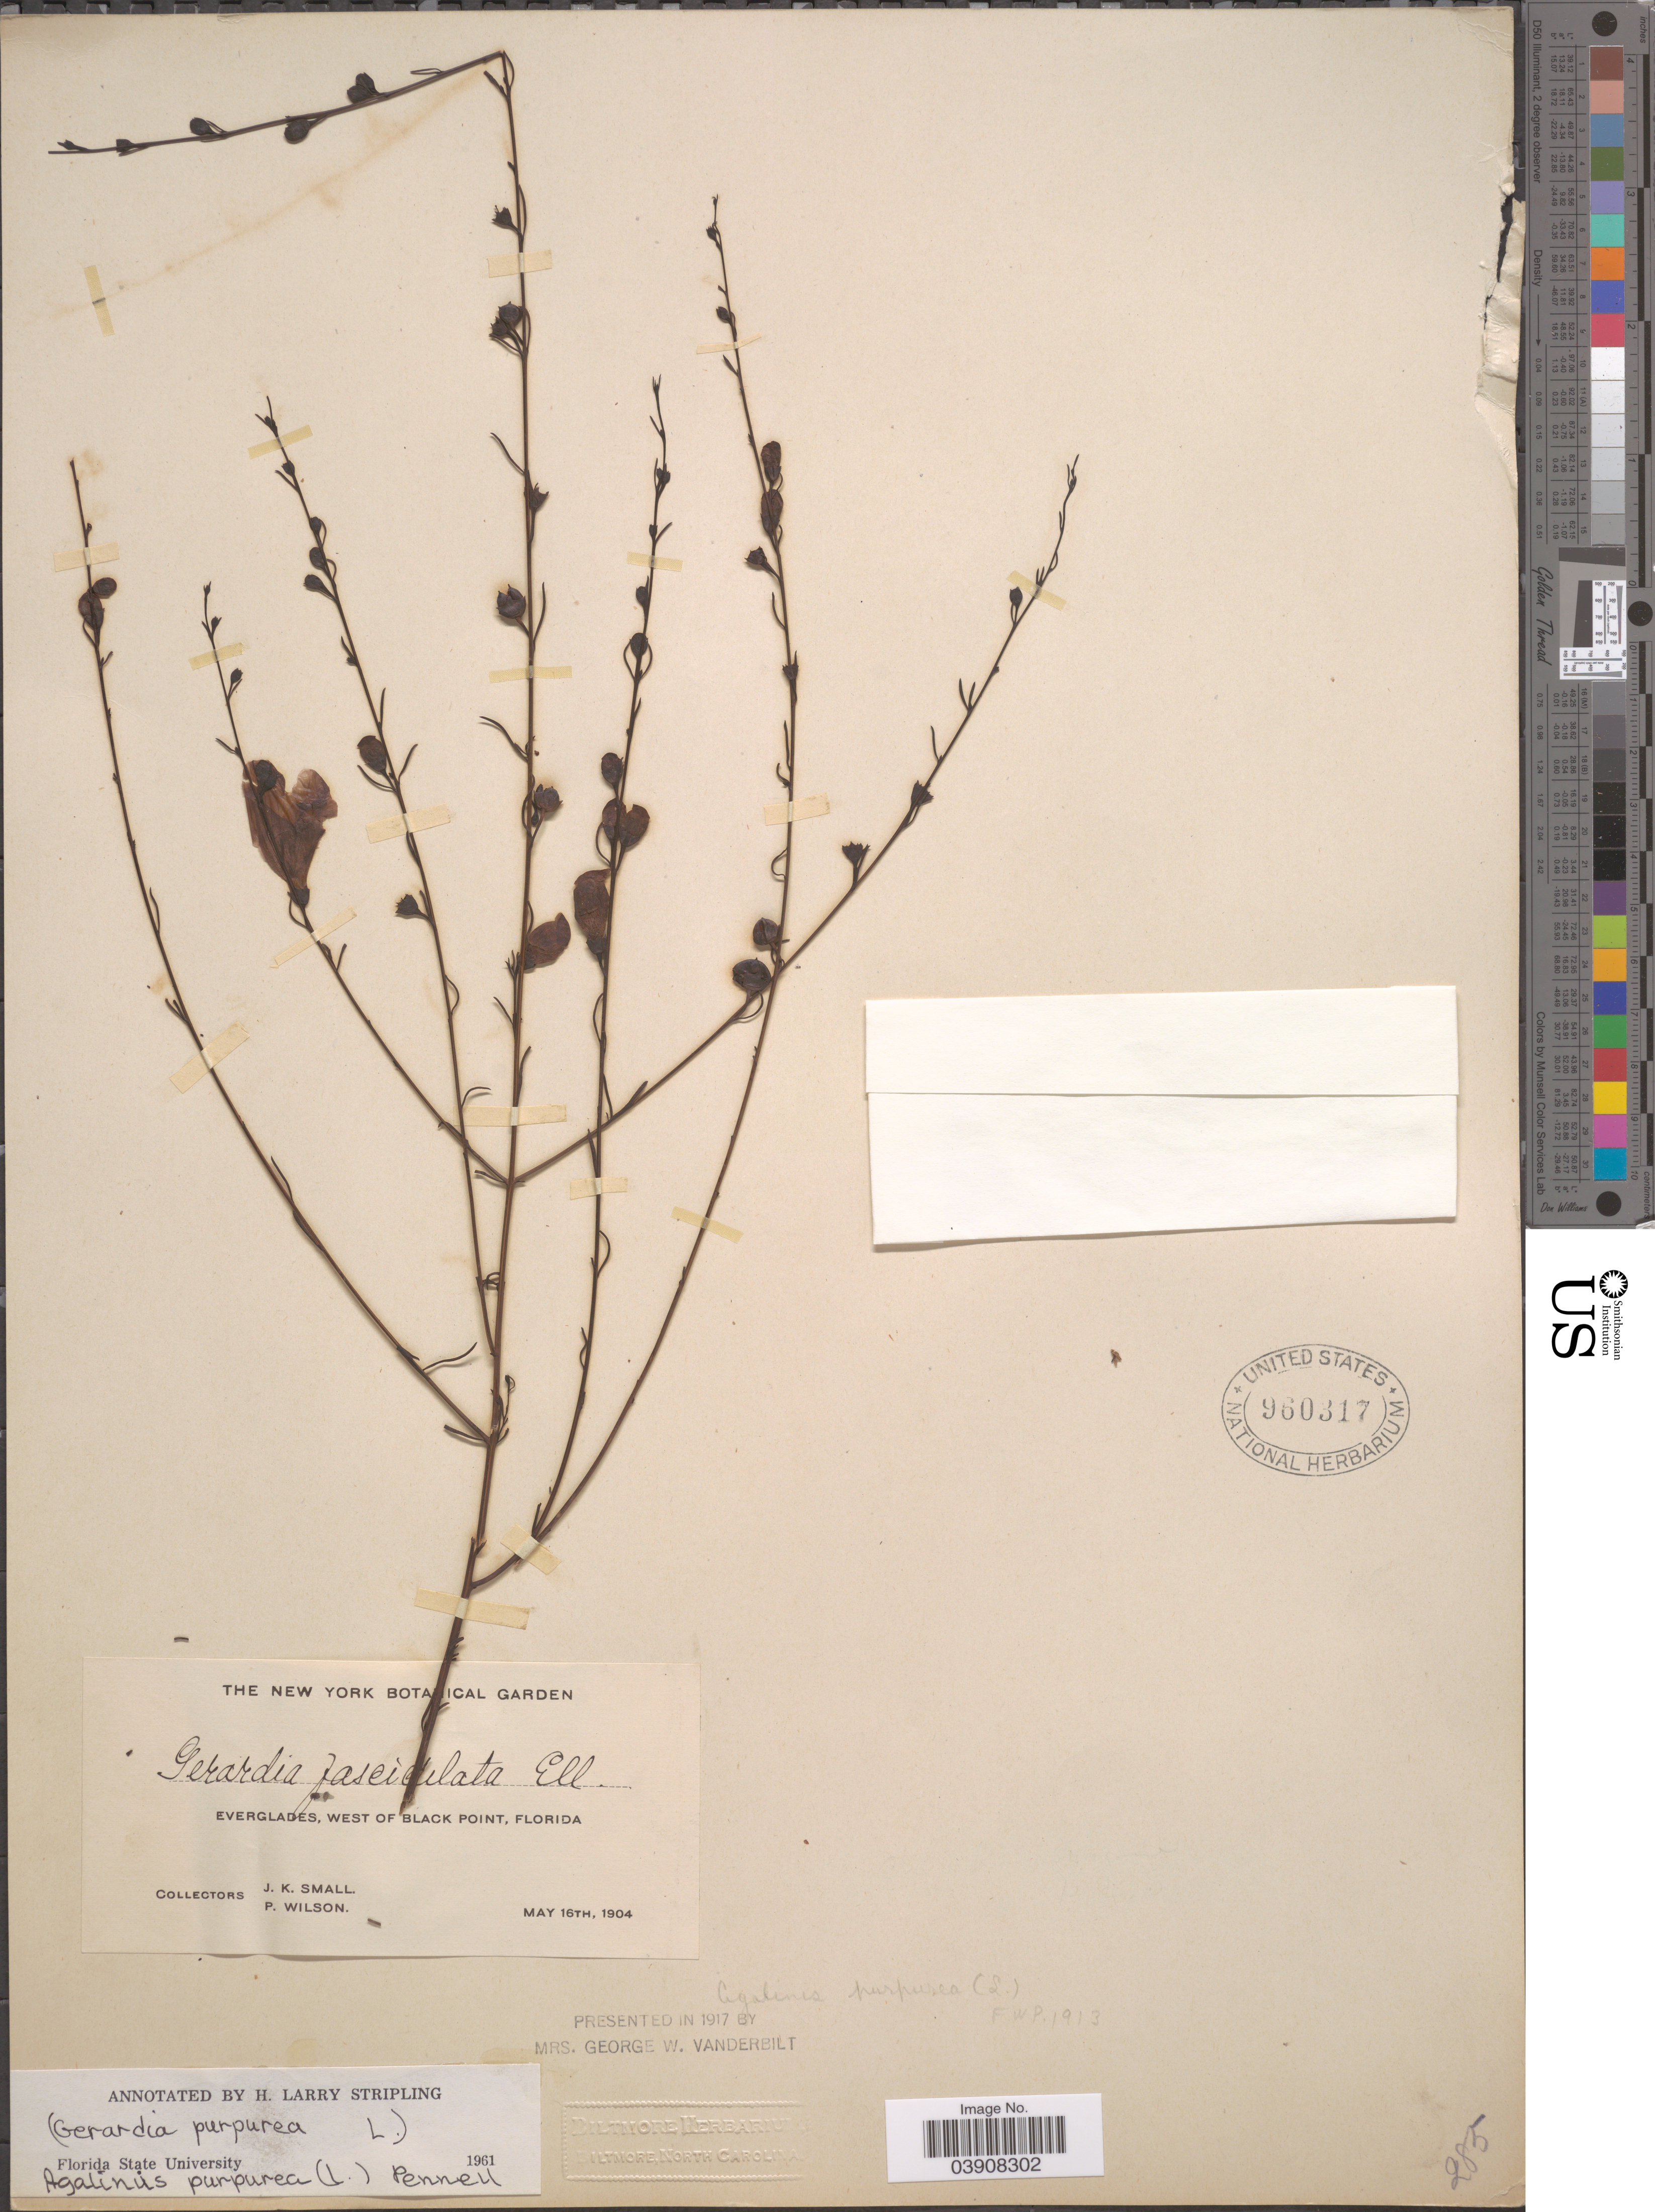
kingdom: Plantae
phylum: Tracheophyta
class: Magnoliopsida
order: Lamiales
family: Orobanchaceae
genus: Agalinis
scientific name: Agalinis purpurea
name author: (L.) Pennell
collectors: J. K. Small & P. Wilson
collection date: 1904-05-16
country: United States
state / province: Florida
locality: Everglades, West of Black Point.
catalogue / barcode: US 960317